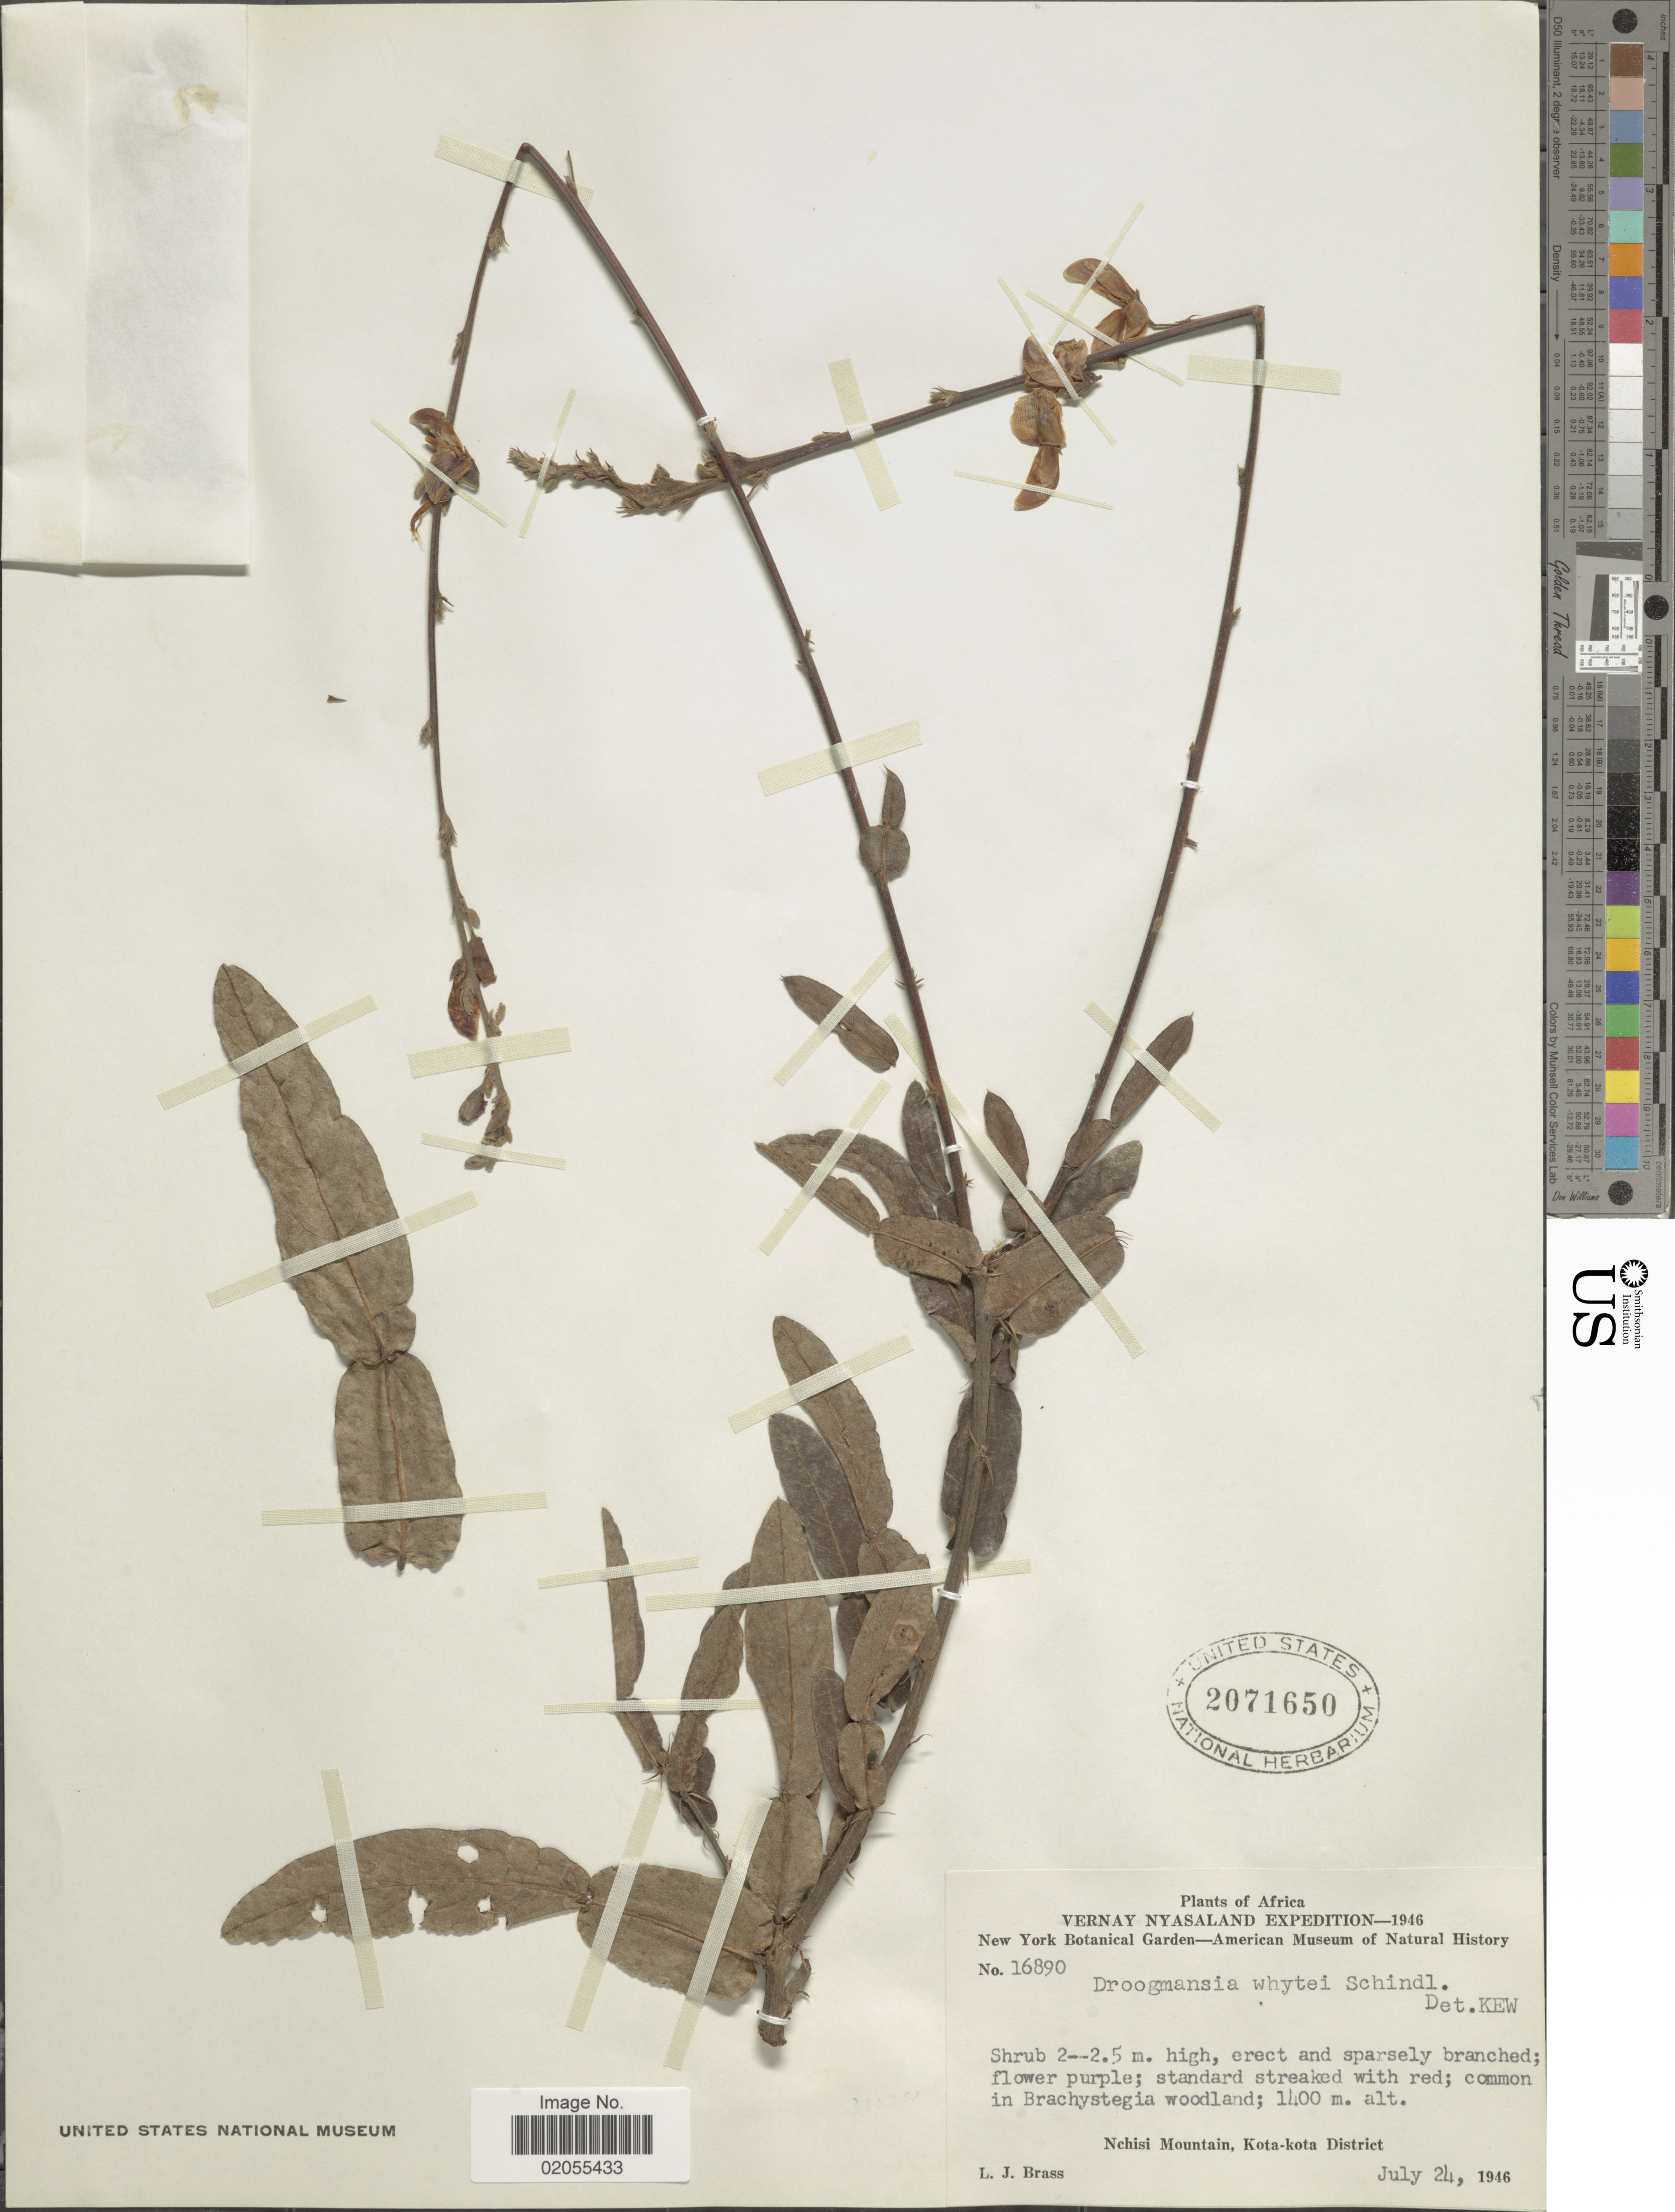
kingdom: Plantae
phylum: Tracheophyta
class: Magnoliopsida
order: Fabales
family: Fabaceae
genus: Droogmansia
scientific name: Droogmansia whytei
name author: Schindl.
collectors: L. J. Brass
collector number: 16890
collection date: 1946-07-24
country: Malawi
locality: Vernay Nyasaland, Nchisi Mountain, Kota-Kota District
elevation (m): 1400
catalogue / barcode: US 2071650